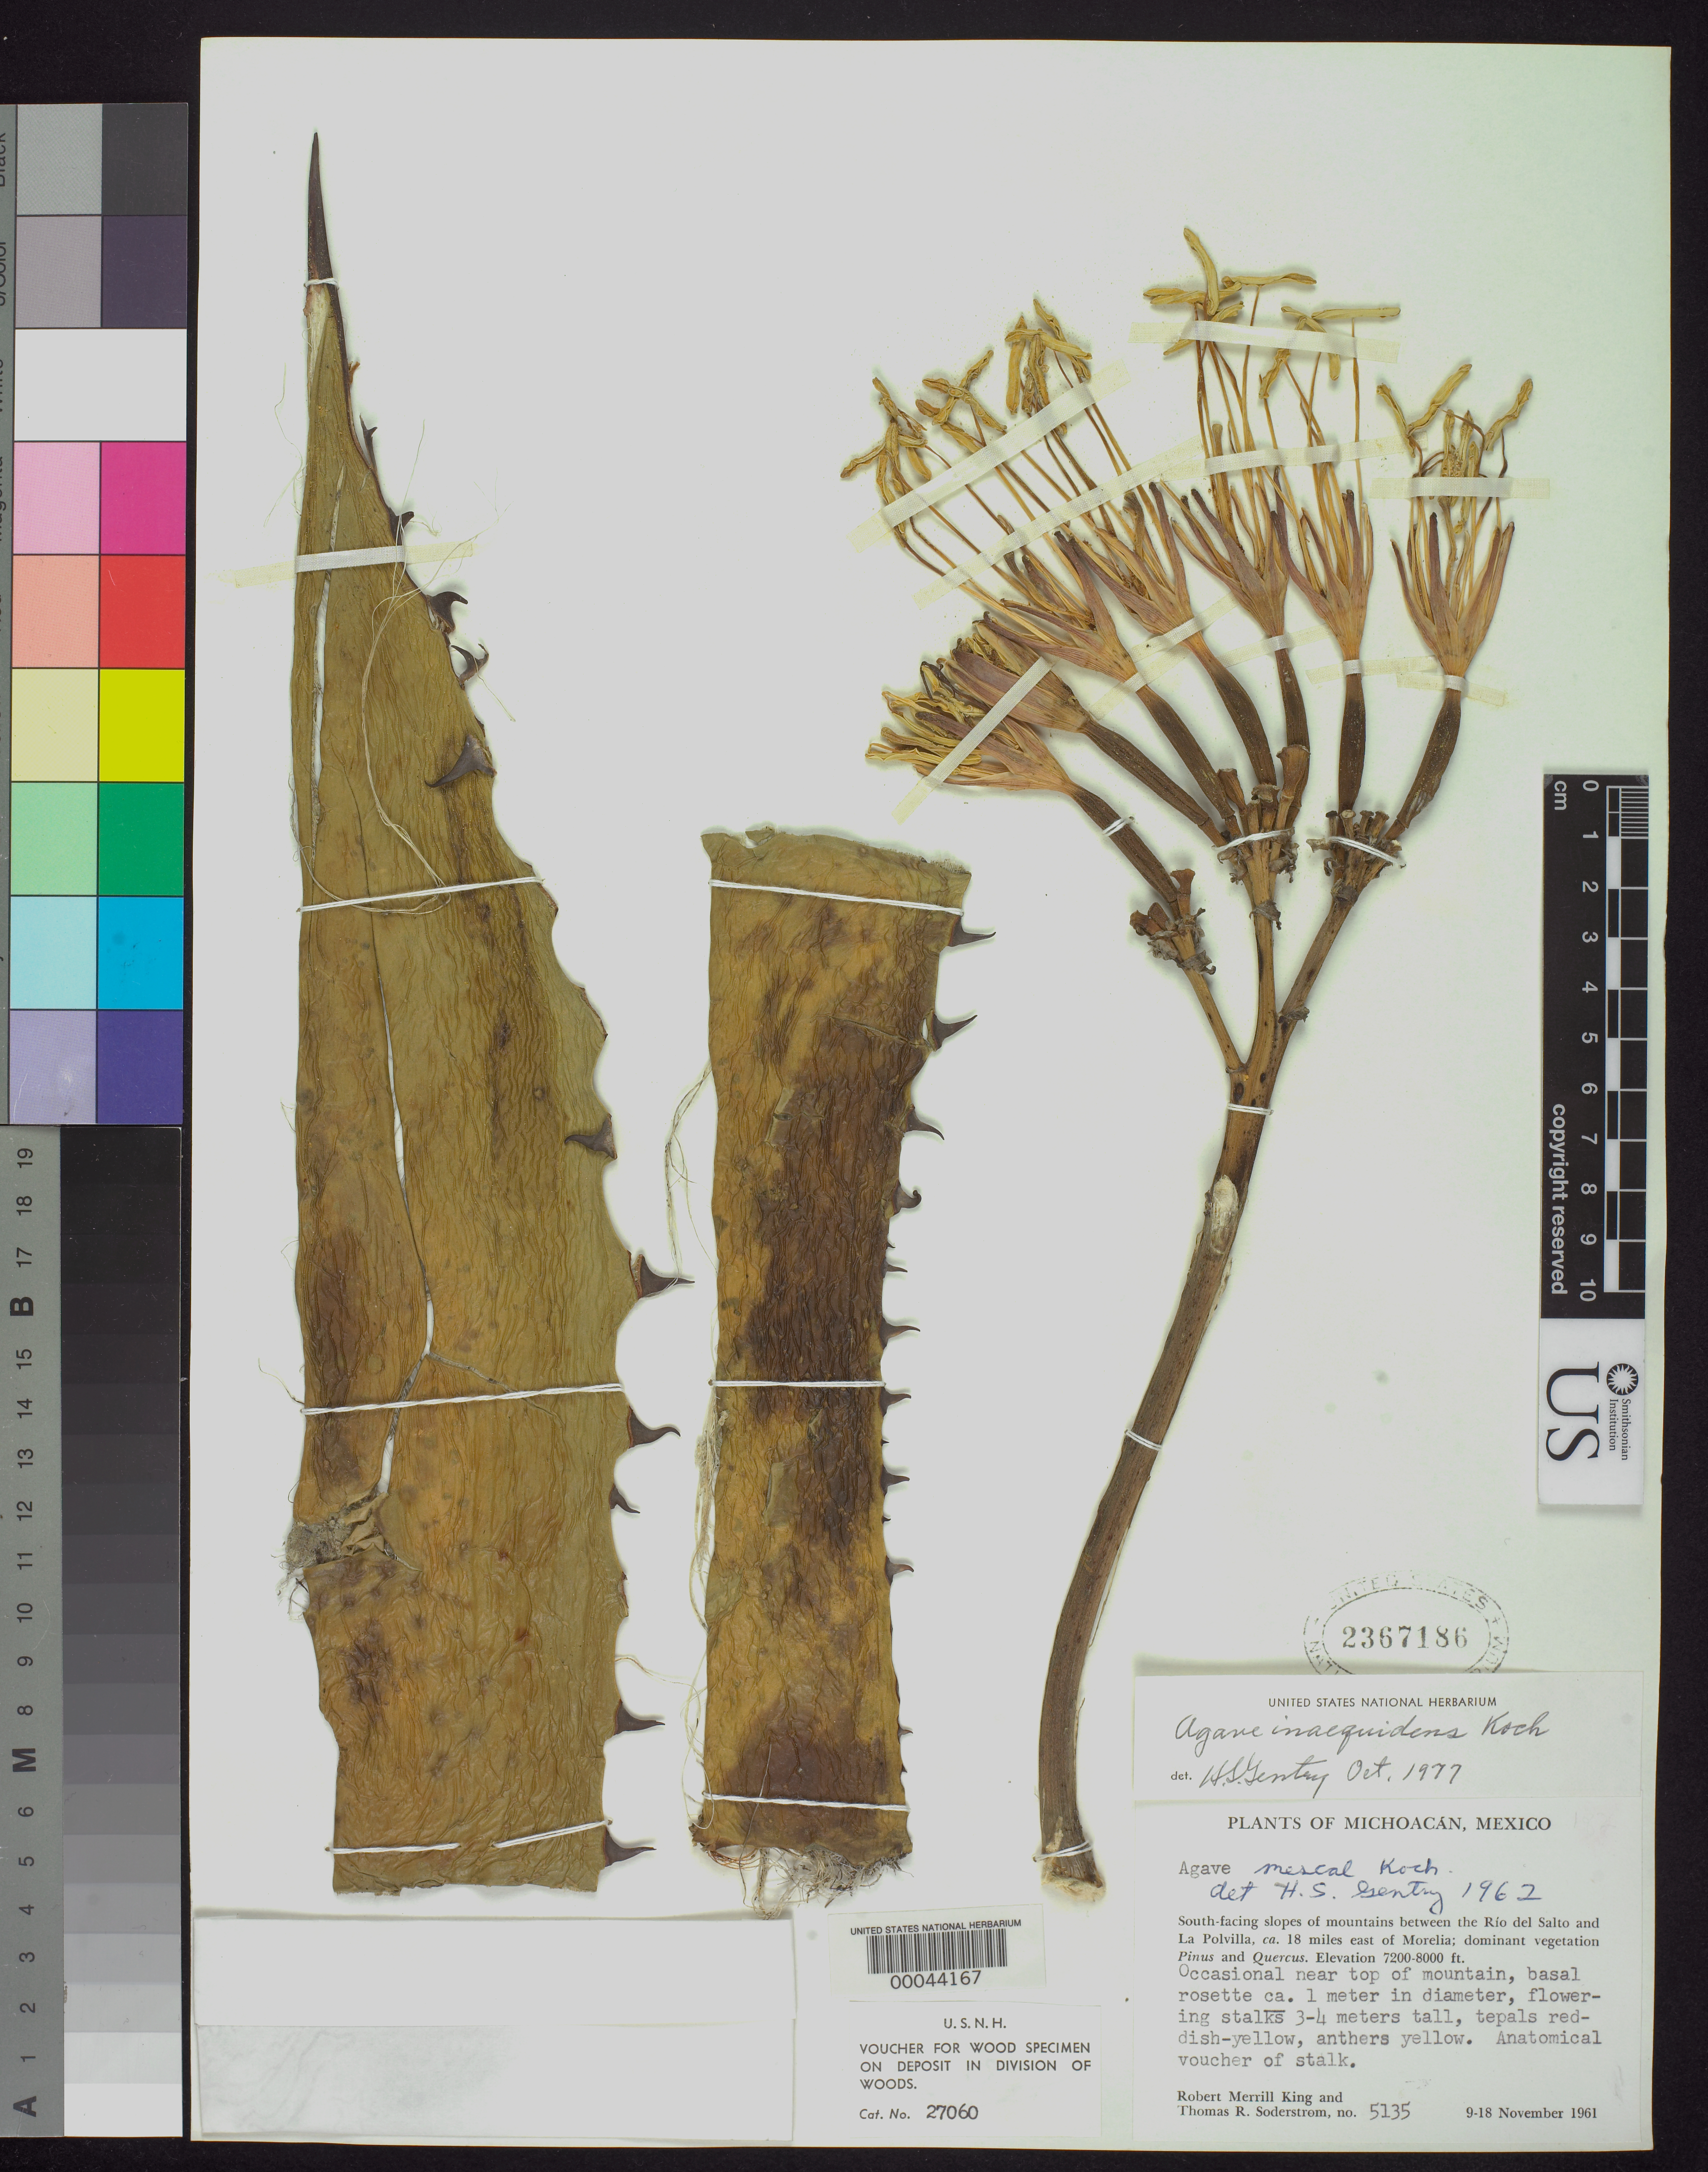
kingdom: Plantae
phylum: Tracheophyta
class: Liliopsida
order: Asparagales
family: Asparagaceae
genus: Agave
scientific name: Agave inaequidens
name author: K. Koch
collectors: R. M. King & T. R. Soderstrom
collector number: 5135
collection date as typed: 09 Nov 1961 to 18 Nov 1961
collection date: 1961-11-09/1961-11-18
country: Mexico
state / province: Michoacán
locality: S facing slopes of mountains between the rio del salto and la polvilla, ca 18 mi E of Morelia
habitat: Occasional near top of mountain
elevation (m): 2195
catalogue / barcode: US 2367186